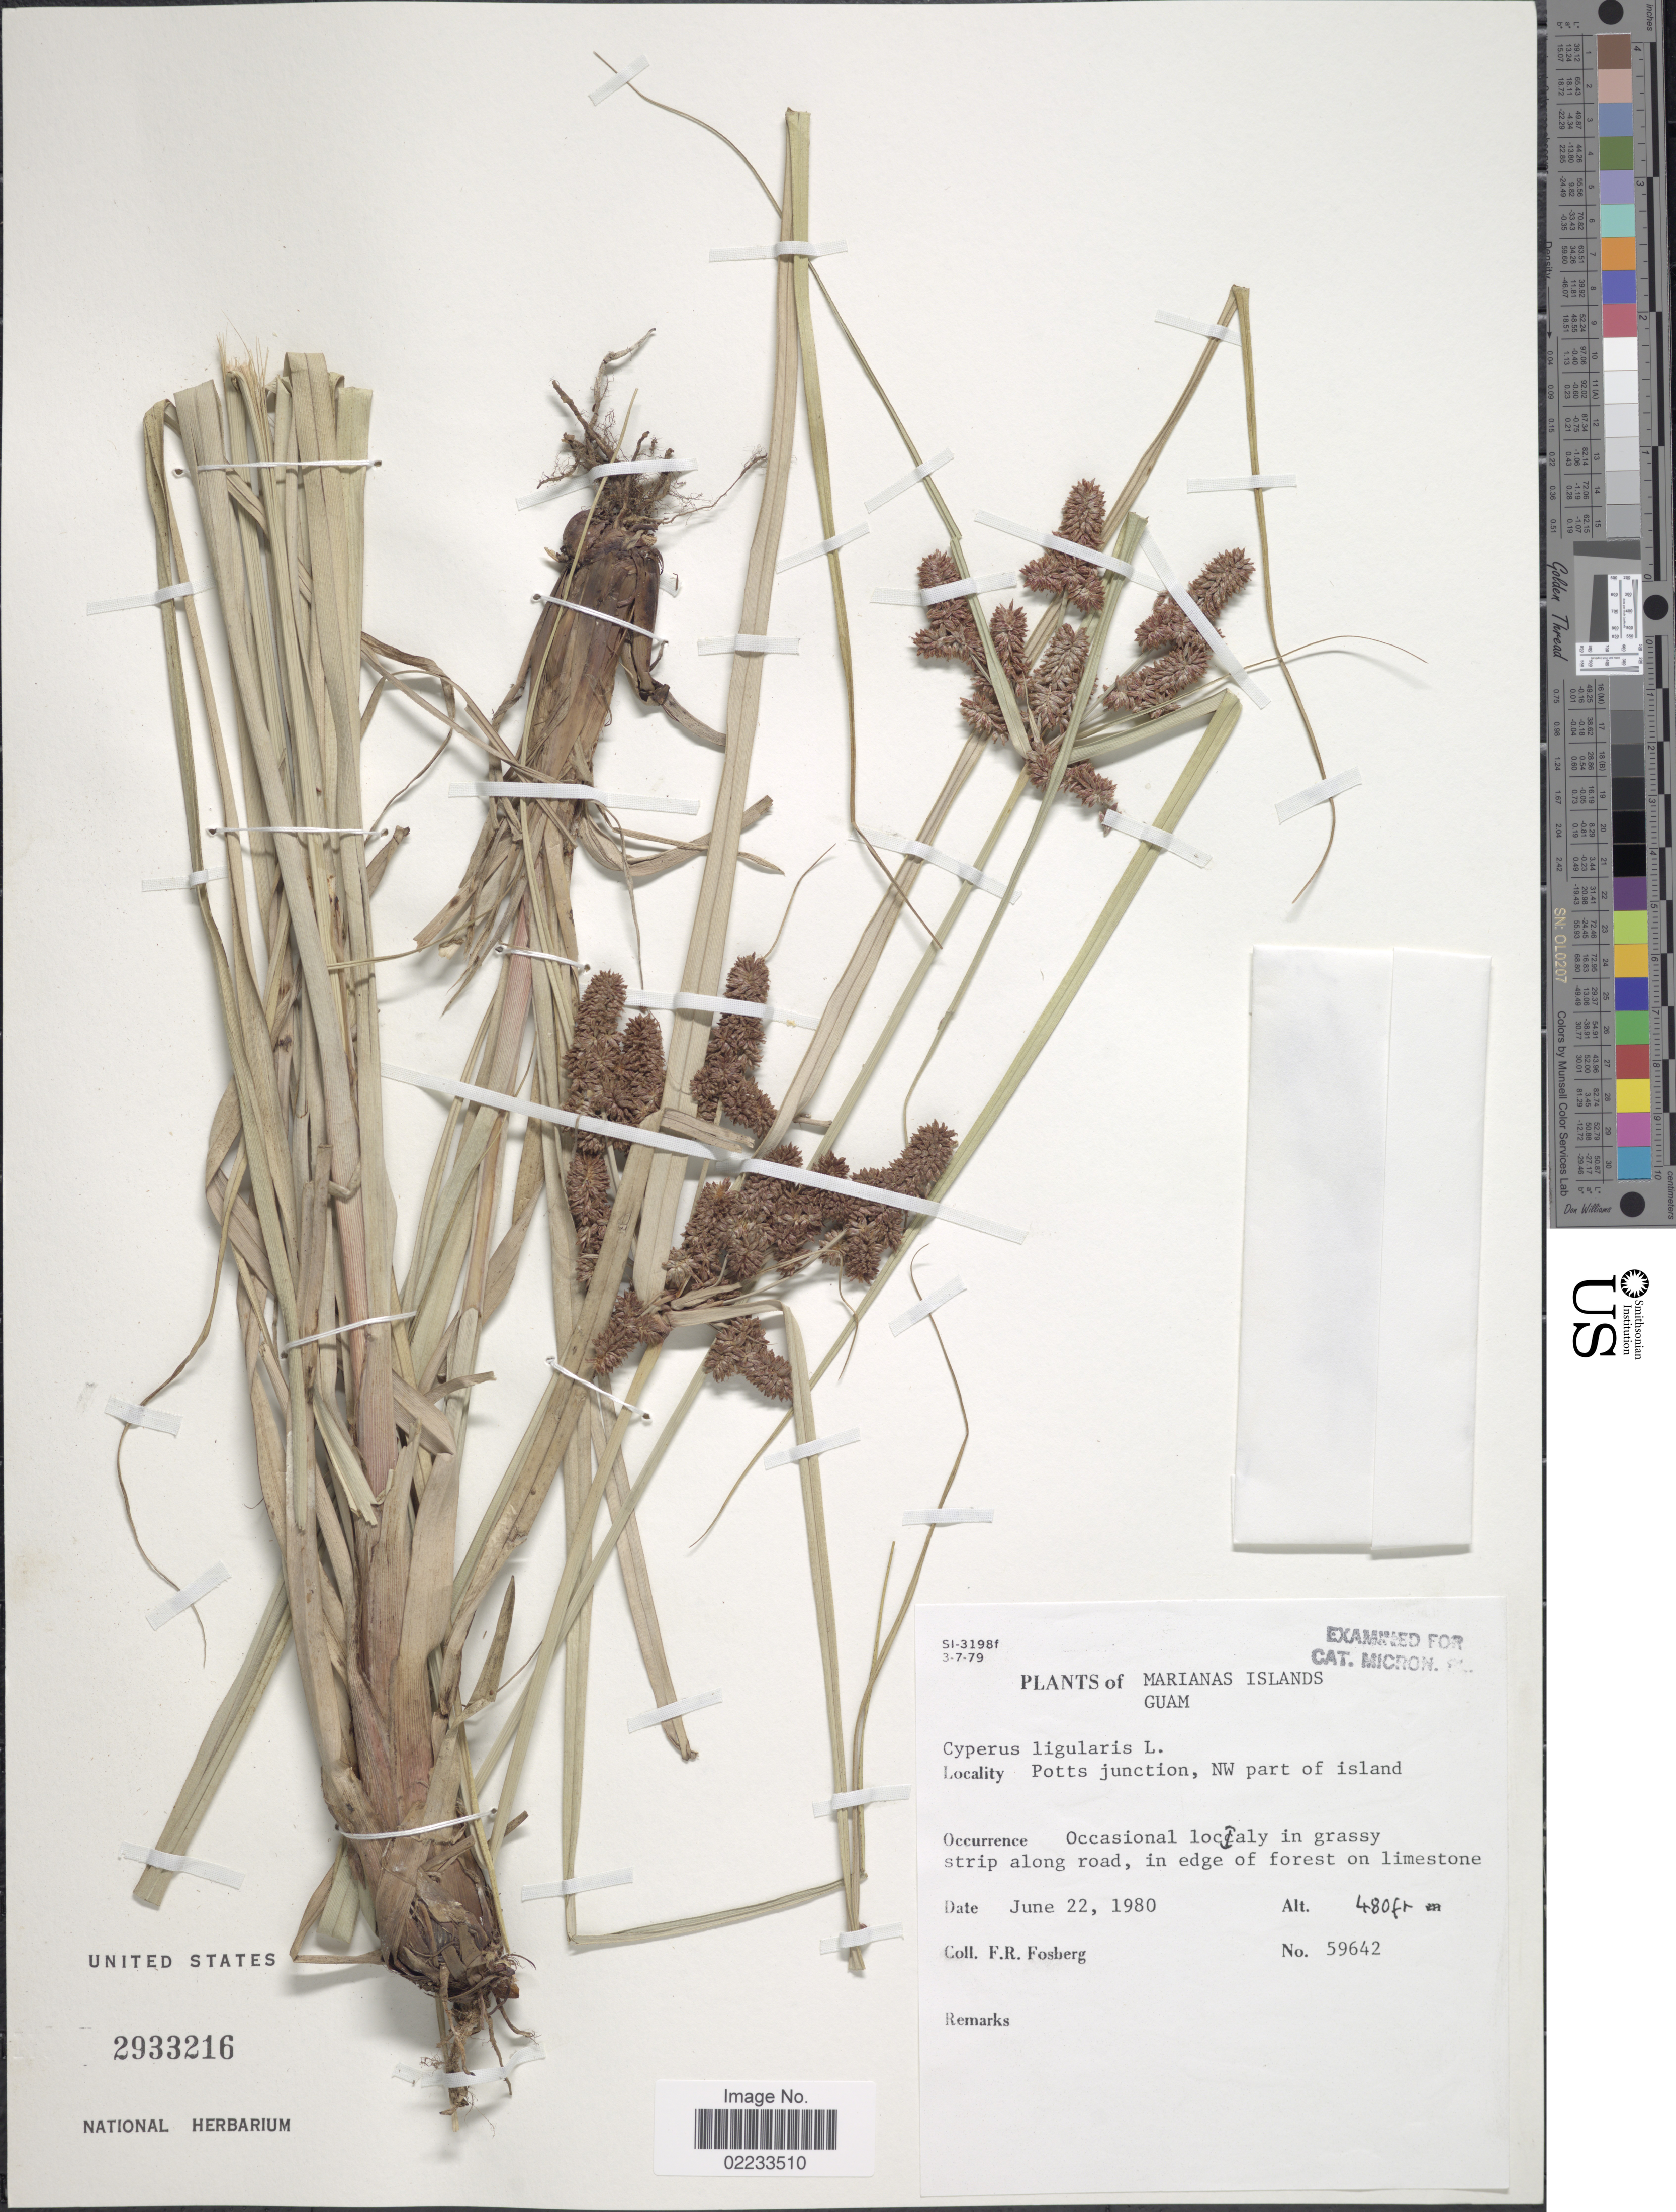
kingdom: Plantae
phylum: Tracheophyta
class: Liliopsida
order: Poales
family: Cyperaceae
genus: Cyperus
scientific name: Cyperus ligularis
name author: L.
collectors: F. R. Fosberg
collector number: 59642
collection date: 1980-06-22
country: Guam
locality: Marianas Islands, Potts junction, NW part of island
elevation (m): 146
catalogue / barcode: US 2933216